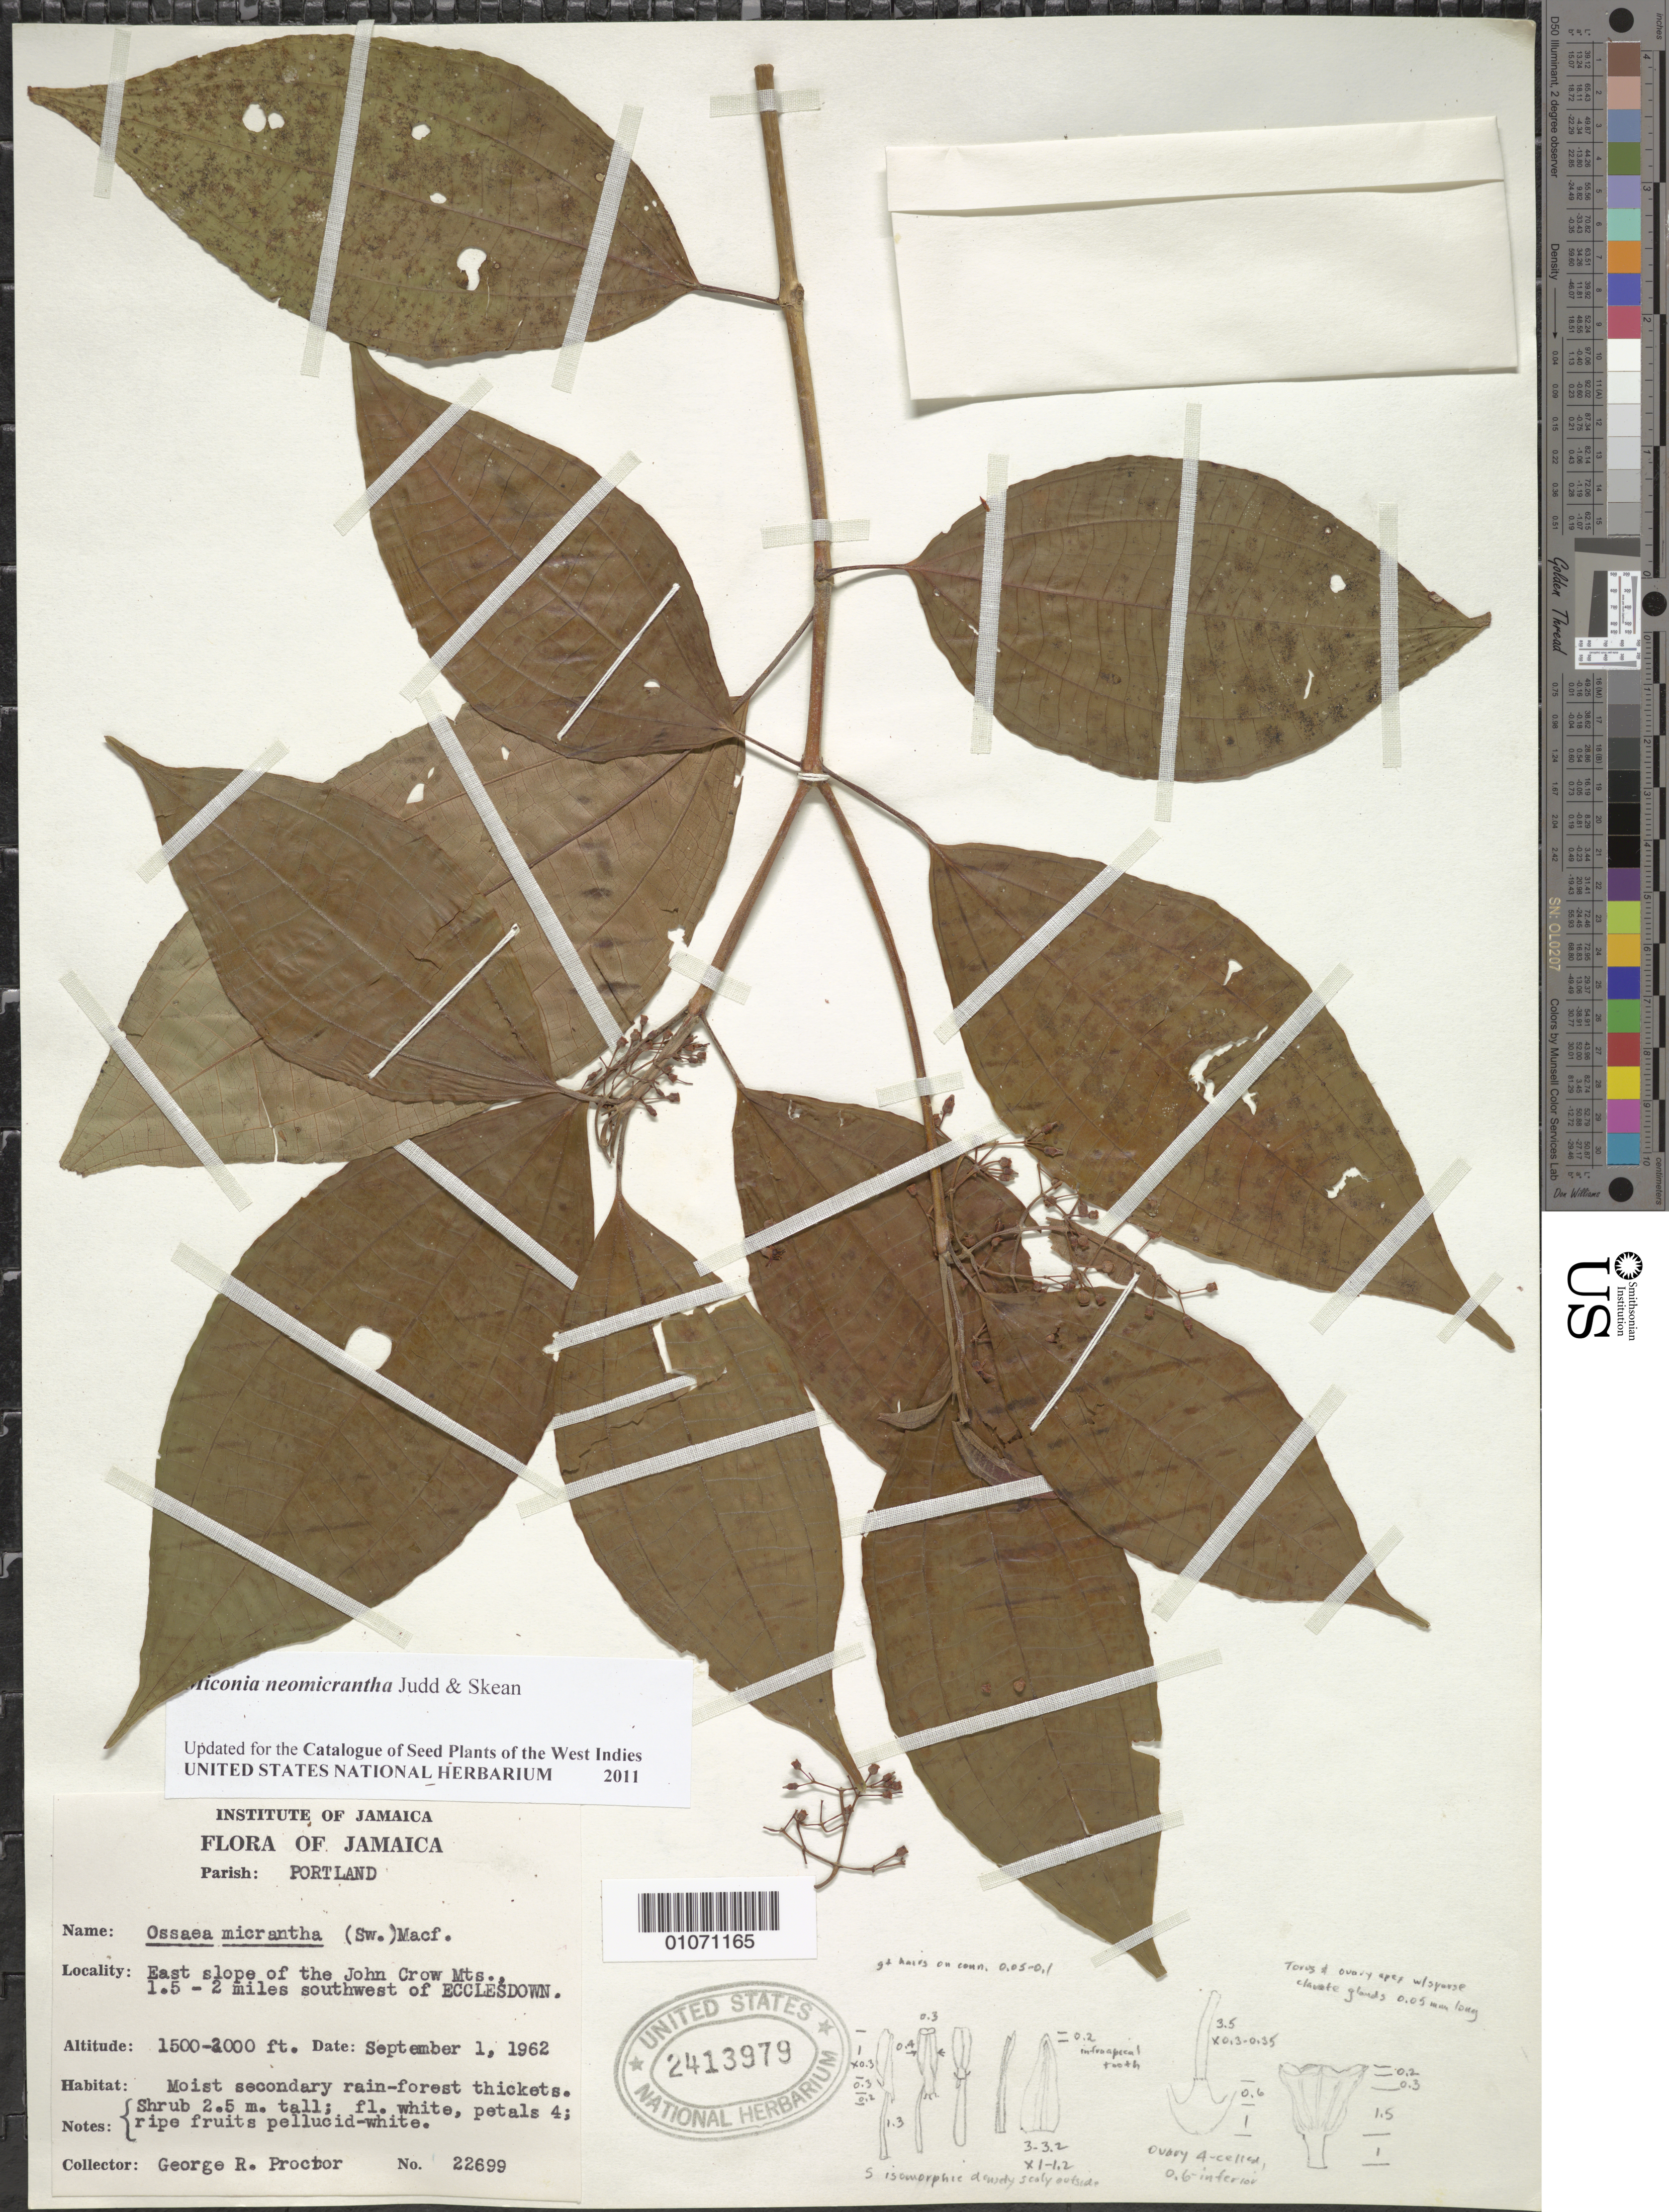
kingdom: Plantae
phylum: Tracheophyta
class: Magnoliopsida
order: Myrtales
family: Melastomataceae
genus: Miconia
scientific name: Miconia neomicrantha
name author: Judd & Skean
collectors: G. R. Proctor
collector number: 22699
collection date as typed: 01 Sep 1962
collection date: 1962-09-01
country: Jamaica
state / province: Portland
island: Jamaica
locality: John Crow Mts., E slope; 1.5-2 miles SW of Ecclesdown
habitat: Moist secondary rainforest thickets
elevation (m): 457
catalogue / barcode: US 2413979